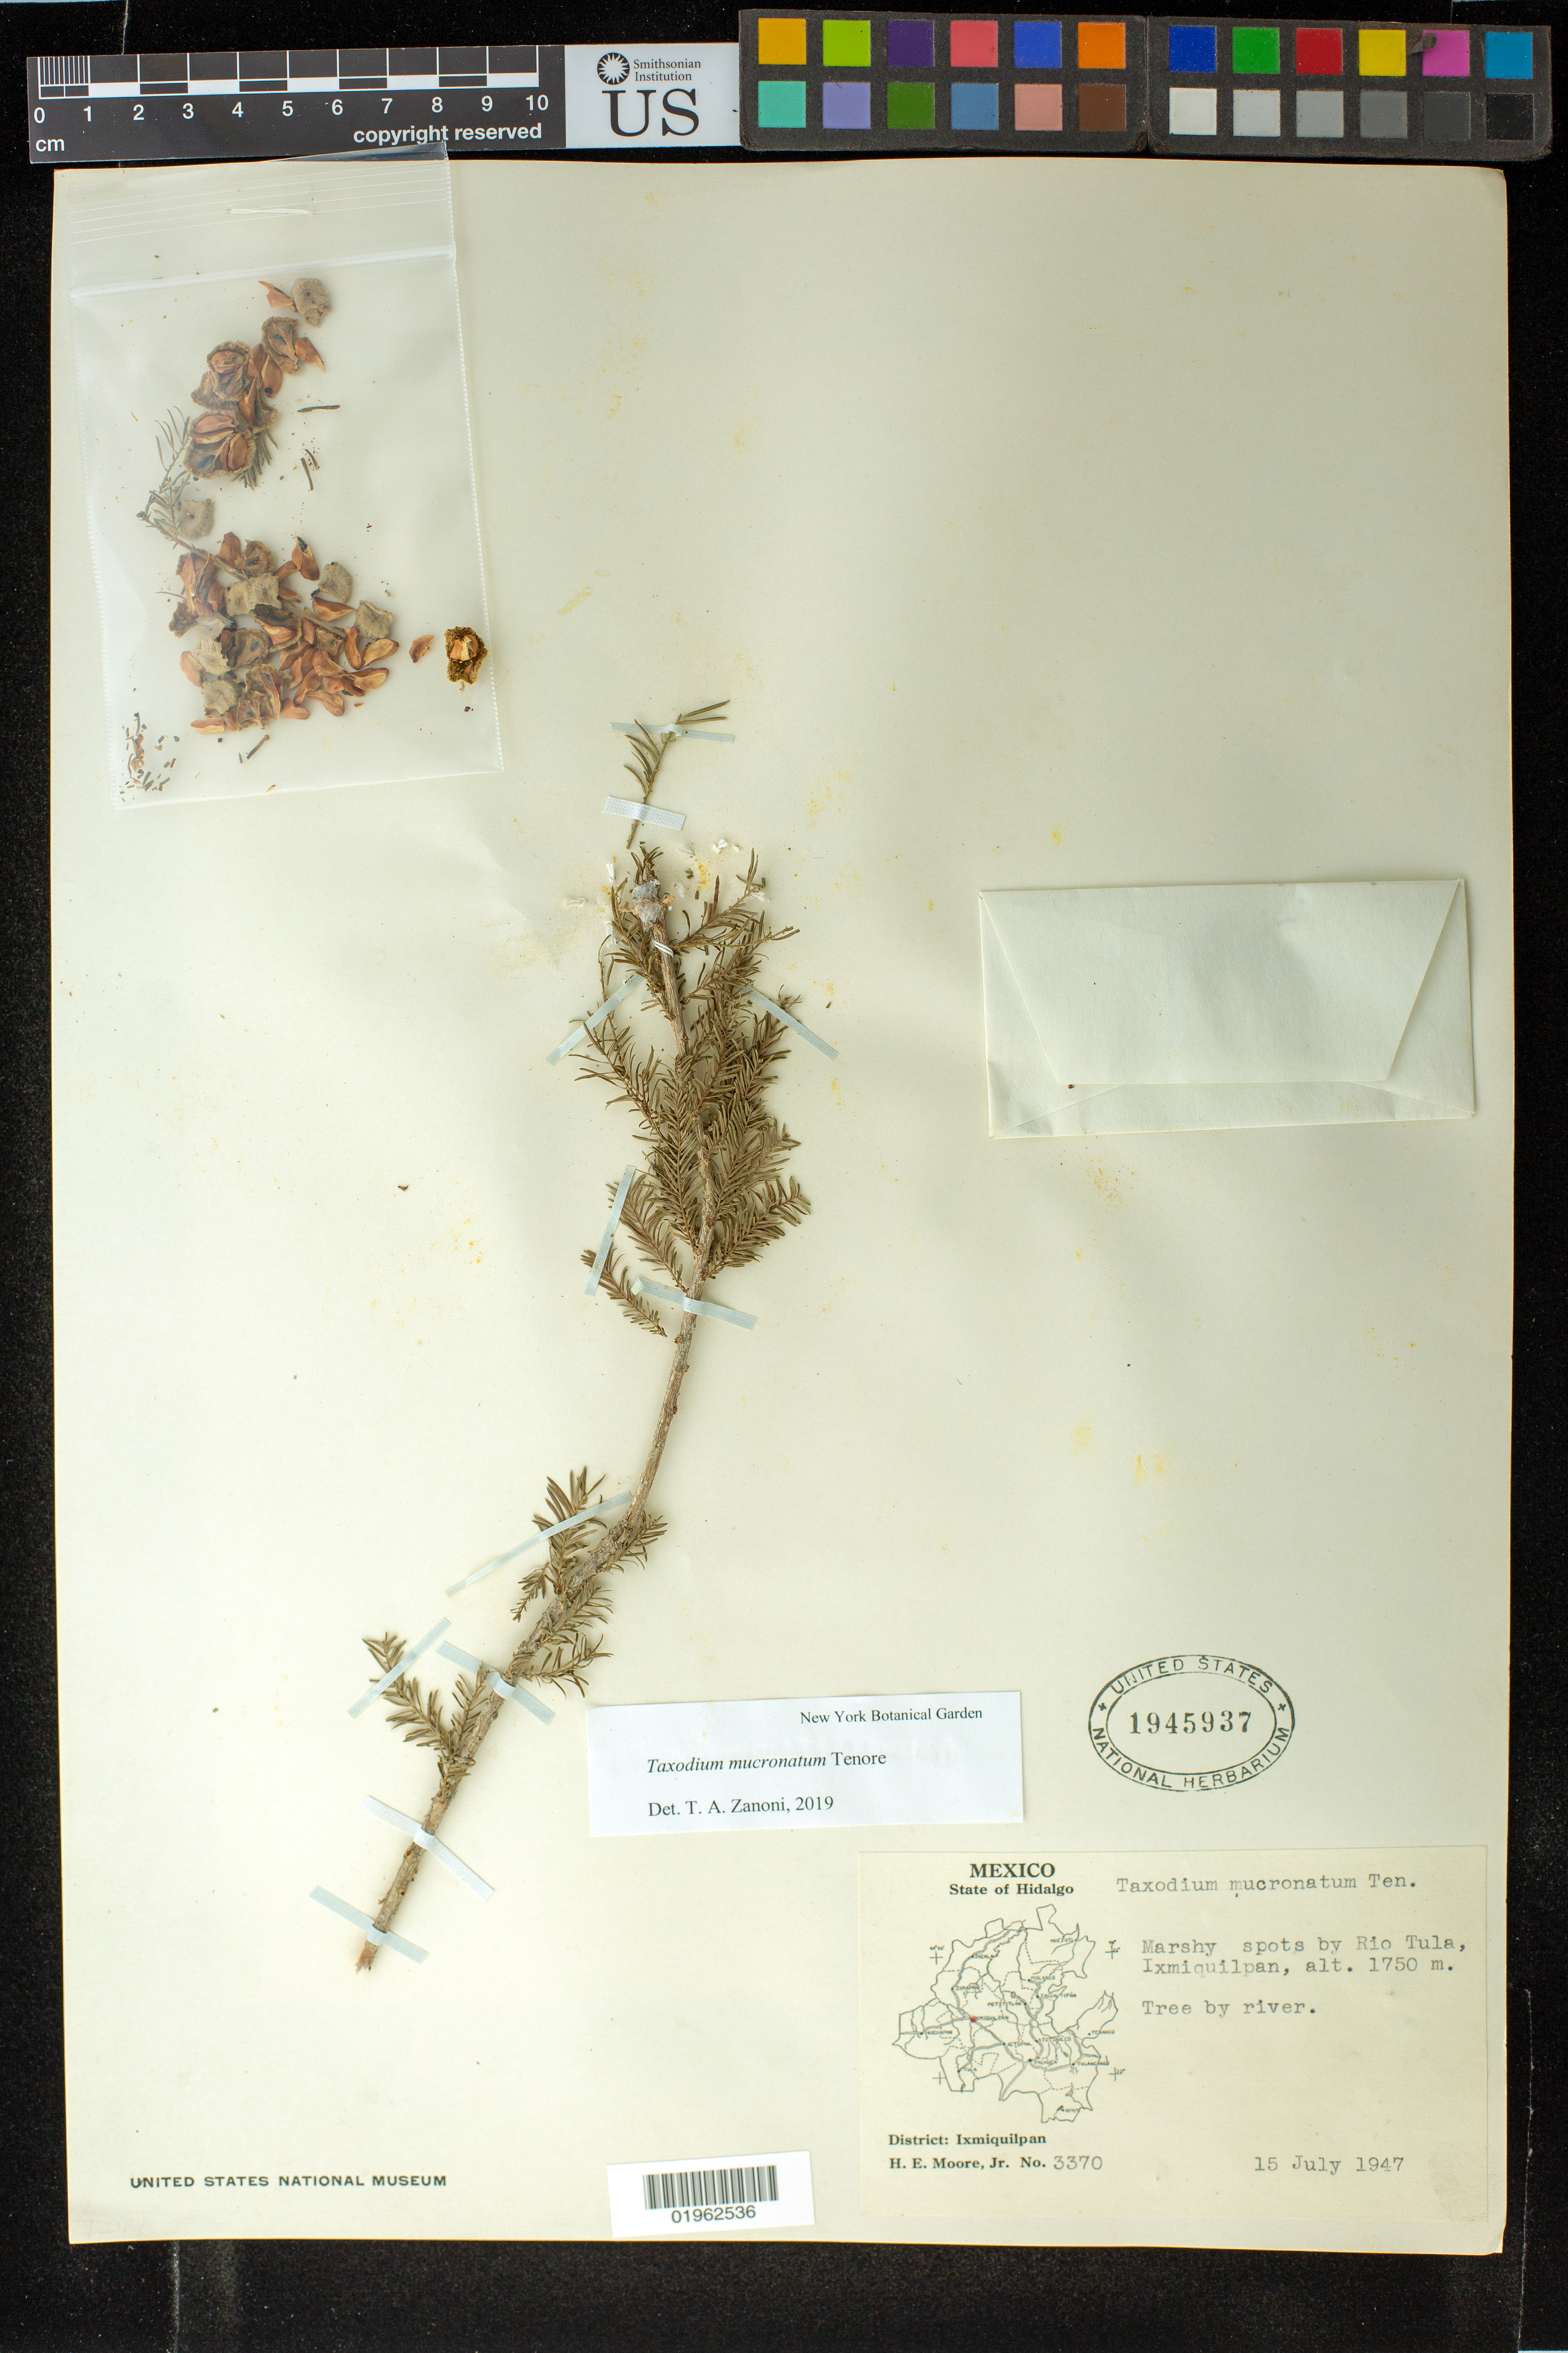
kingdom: Plantae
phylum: Tracheophyta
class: Pinopsida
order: Pinales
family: Cupressaceae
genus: Taxodium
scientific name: Taxodium mucronatum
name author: Ten.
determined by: Zanoni, T. A., (NY), New York Botanical Garden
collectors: H. Moore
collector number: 3370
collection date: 1947-07-15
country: Mexico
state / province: Hidalgo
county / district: Ixmiquilpan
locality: Marshy spots by Rio Tula, Ixmiquilpan.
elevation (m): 1800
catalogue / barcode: US 1945937